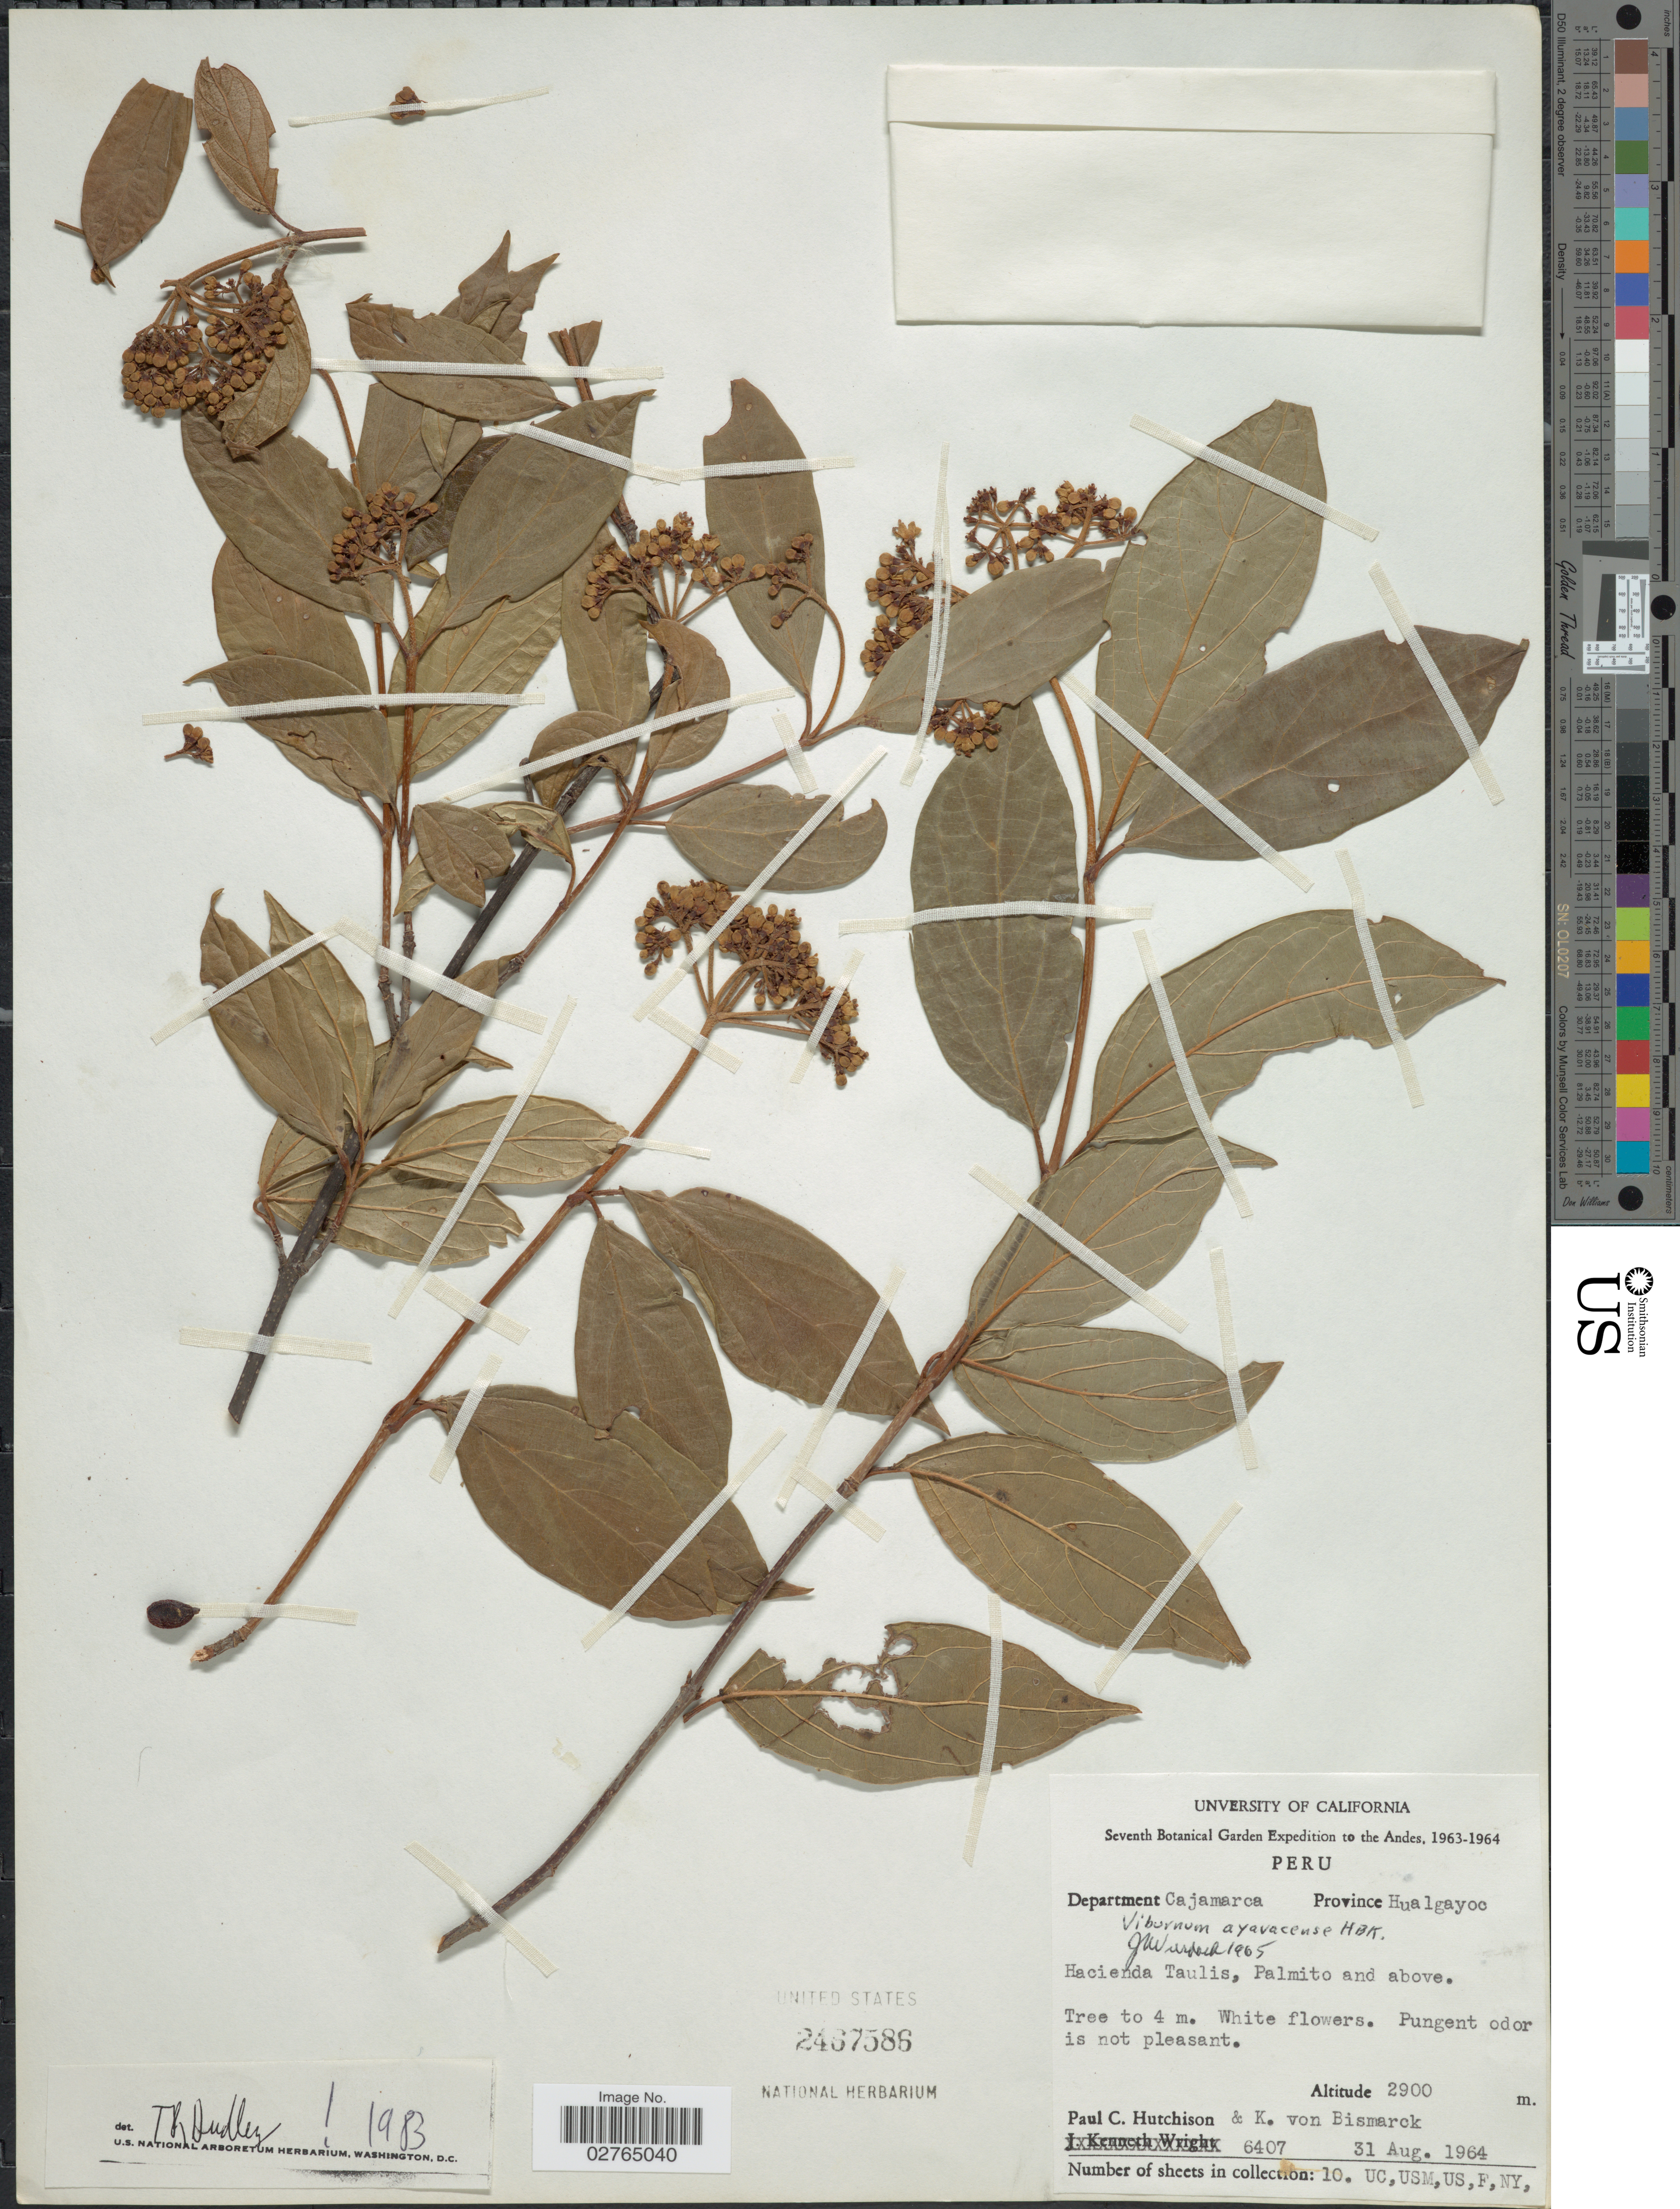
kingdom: Plantae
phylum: Tracheophyta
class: Magnoliopsida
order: Dipsacales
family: Viburnaceae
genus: Viburnum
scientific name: Viburnum ayavacense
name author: Kunth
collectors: P. C. Hutchison & K. von Bismarck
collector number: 6407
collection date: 1964-08-31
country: Peru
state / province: Cajamarca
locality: Andes. Department Cajamarca. Province Hualgayoc. Hacienda Taulis, Palmito and above.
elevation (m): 2900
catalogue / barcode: US 2467586